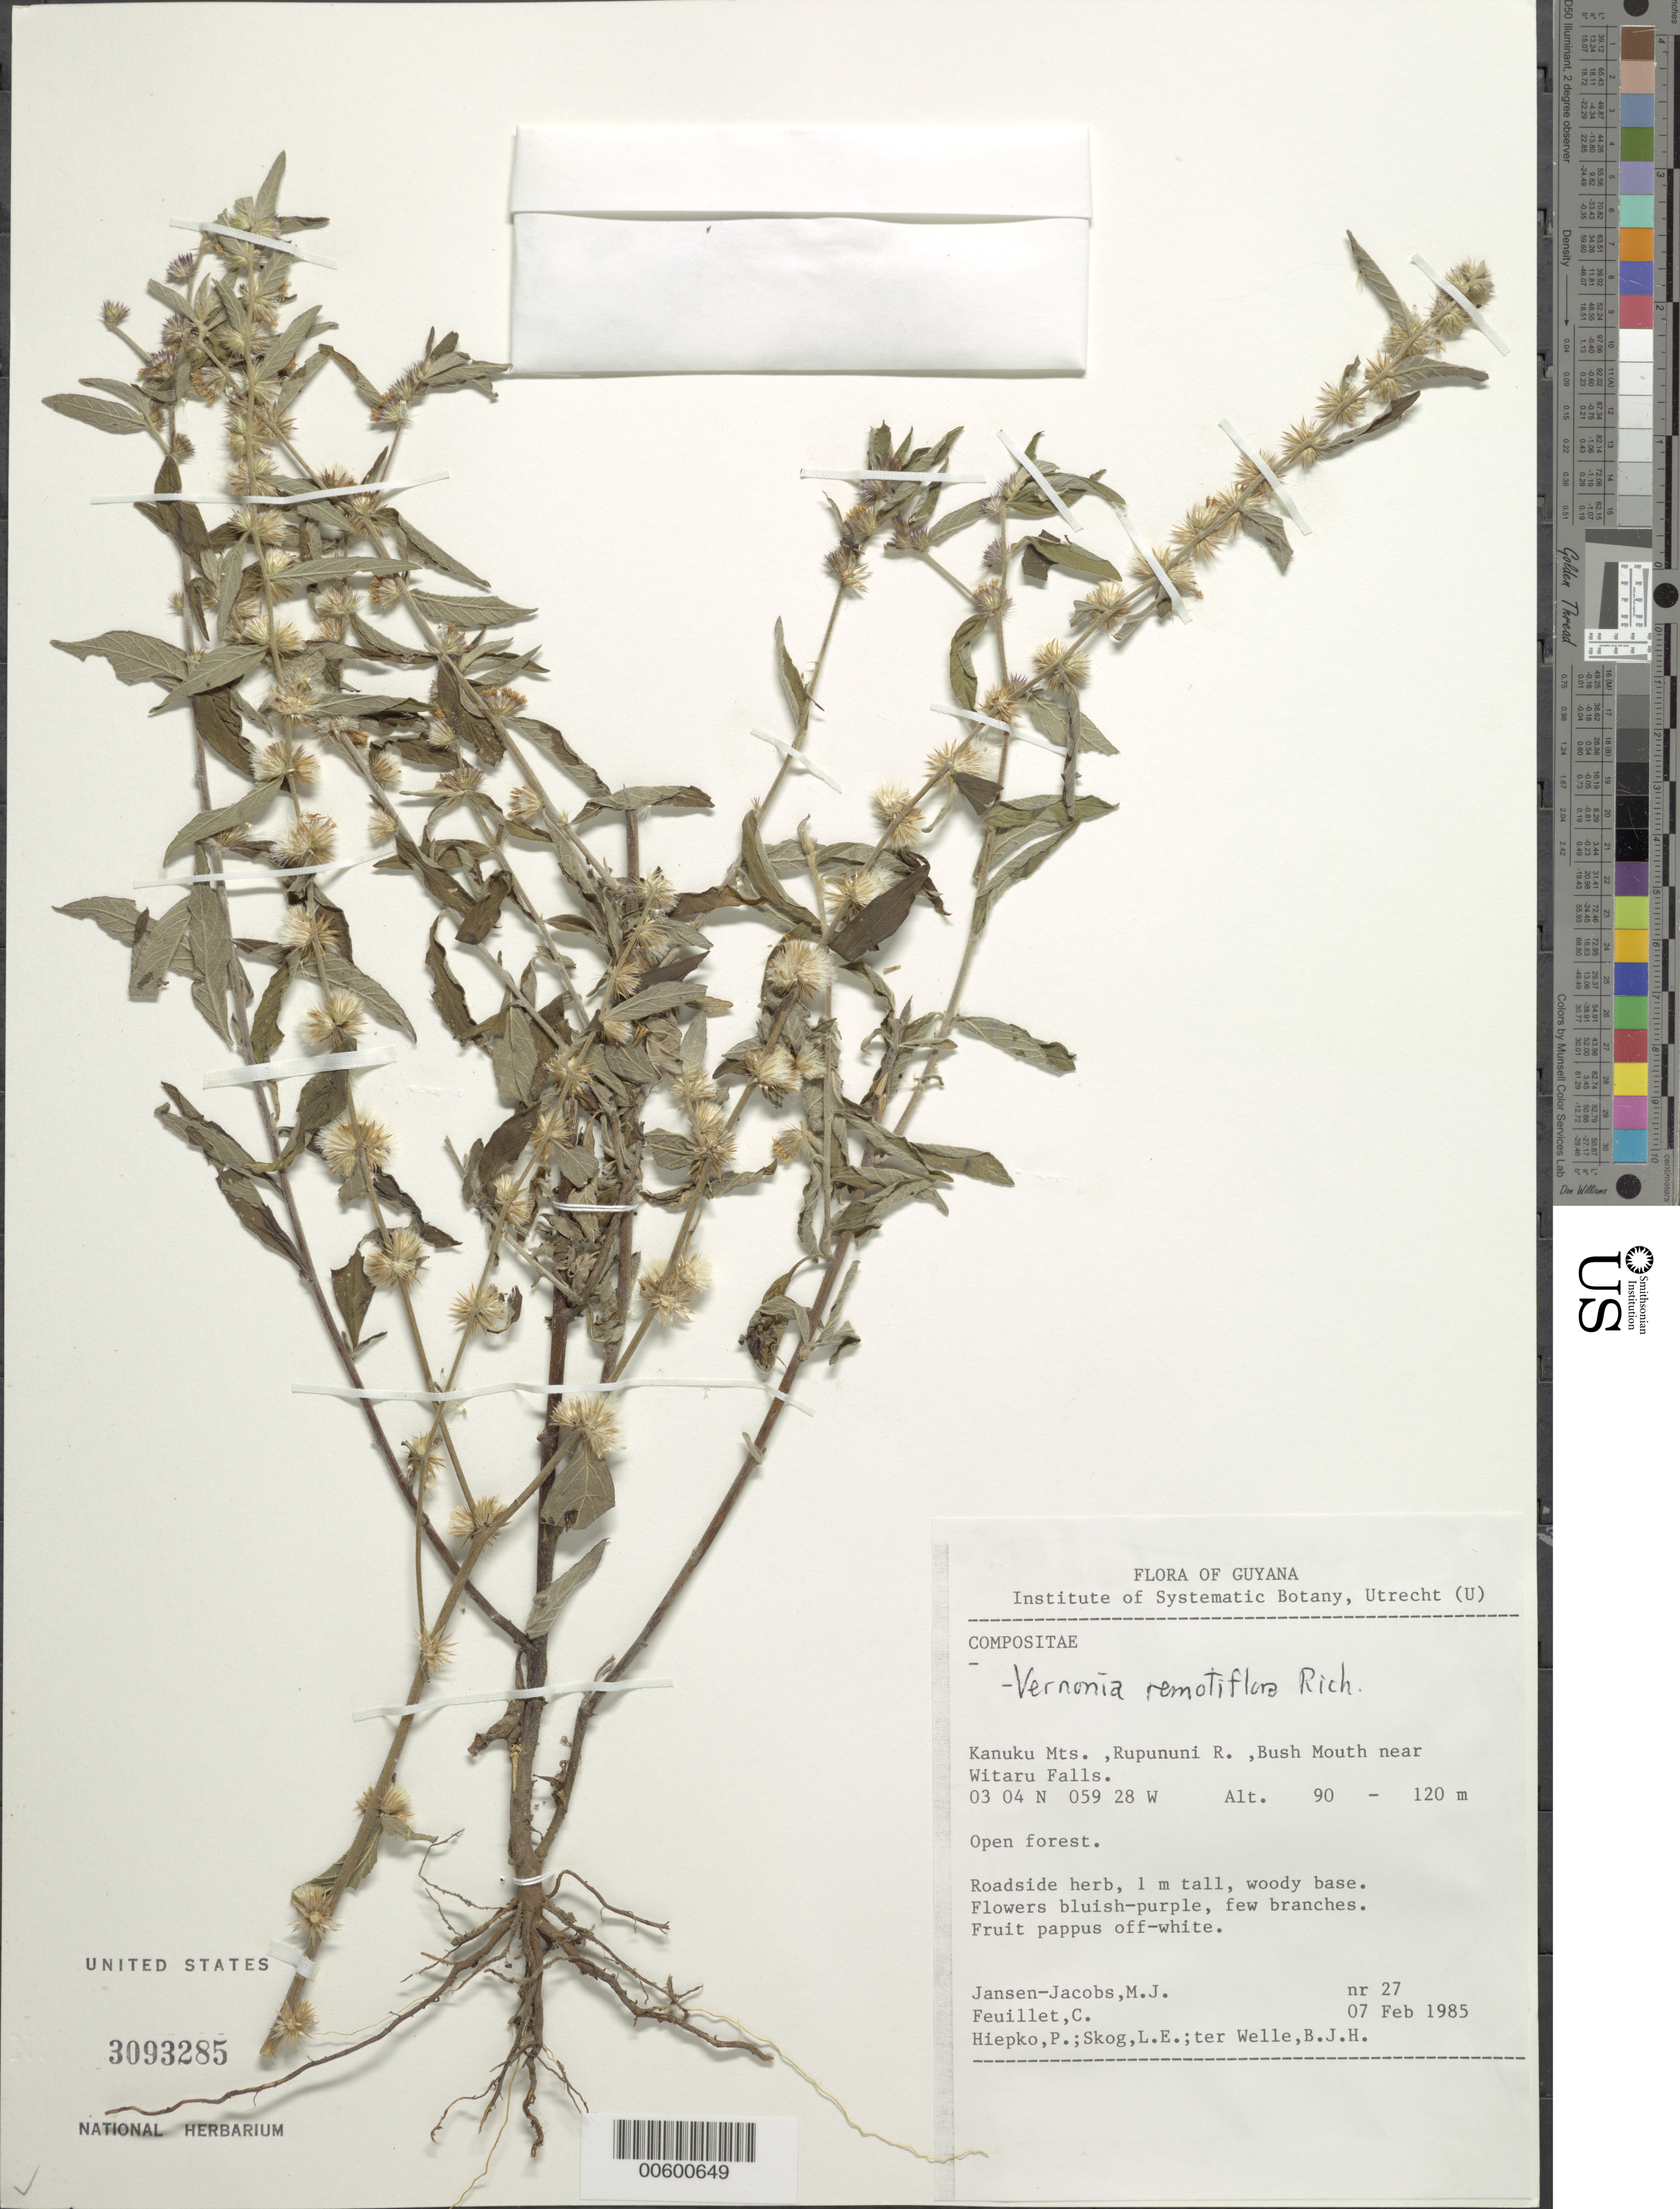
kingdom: Plantae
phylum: Tracheophyta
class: Magnoliopsida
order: Asterales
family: Asteraceae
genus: Lepidaploa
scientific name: Lepidaploa remotiflora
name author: (Rich.) H. Rob.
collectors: M. J. Jansen-Jacobs, C. Feuillet, P. H. Hiepko, L. E. Skog & B. Welle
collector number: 27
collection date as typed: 7-Feb-85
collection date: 1985-02-07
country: Guyana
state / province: U. Takutu-U. Essequibo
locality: Kanuku Mts., Rupununi R., Bush Mouth near Witaru Falls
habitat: Open forest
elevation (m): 90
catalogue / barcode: US 3093285